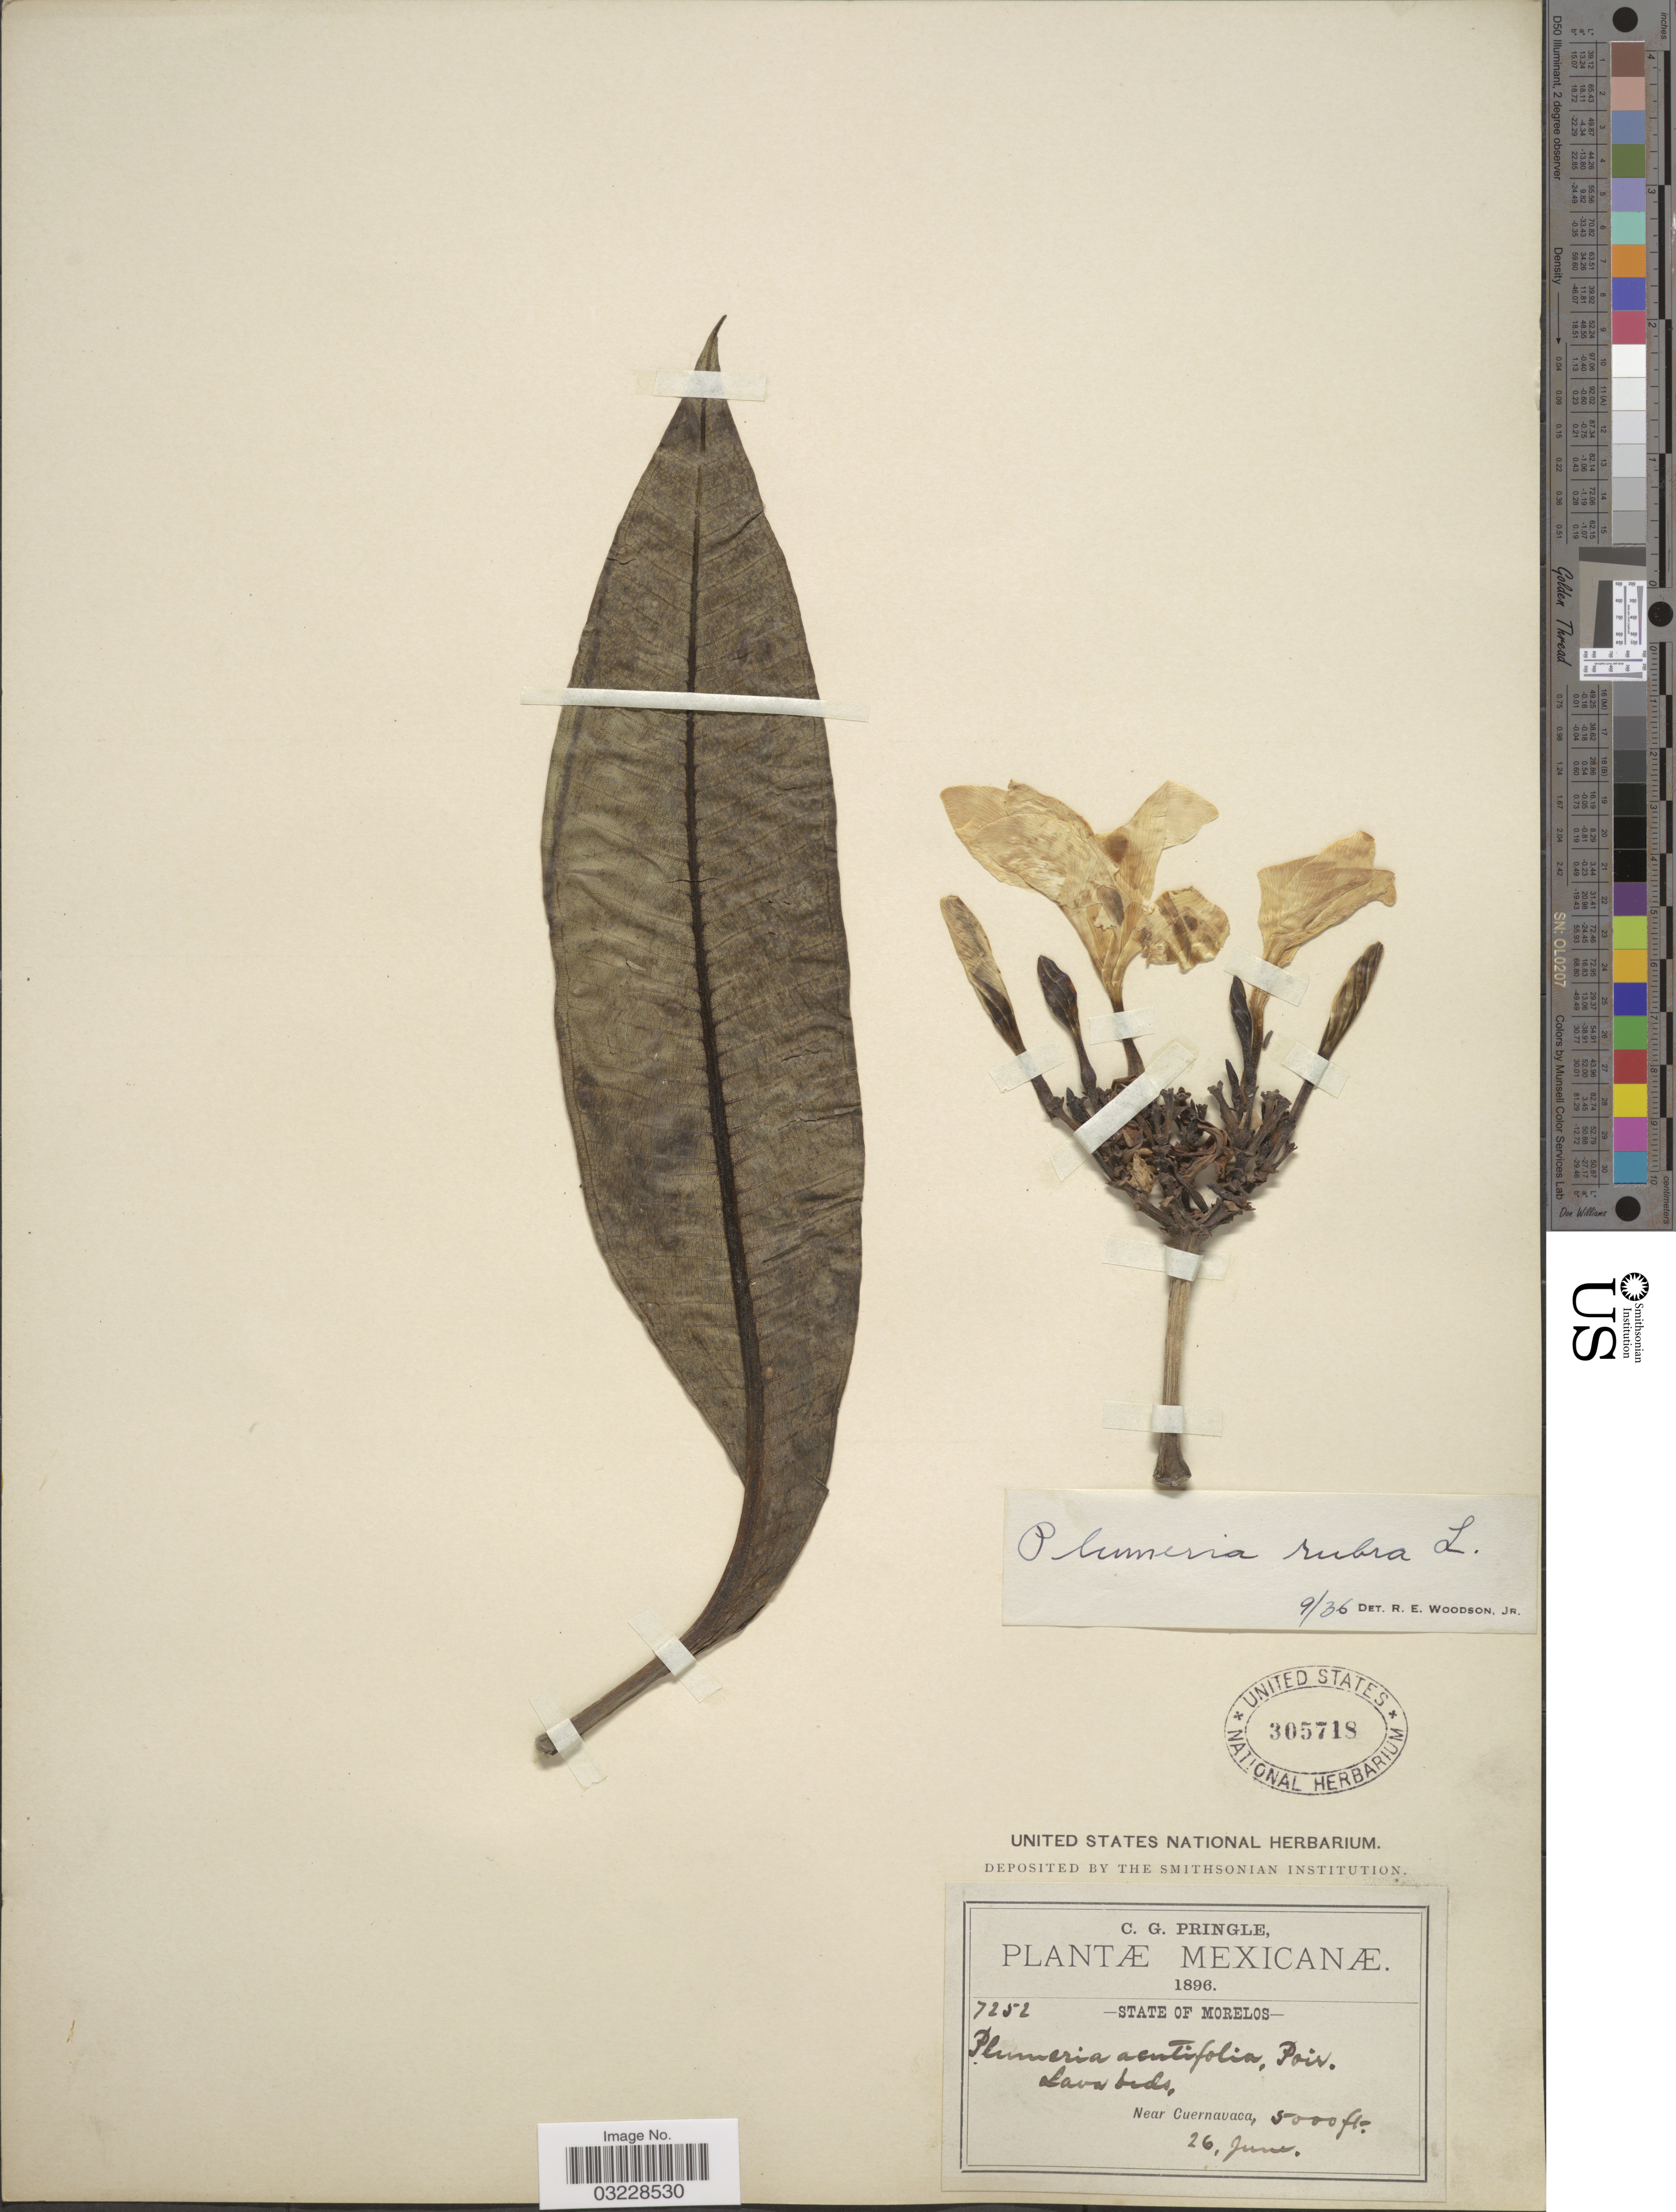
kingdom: Plantae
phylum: Tracheophyta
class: Magnoliopsida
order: Gentianales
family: Apocynaceae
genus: Plumeria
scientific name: Plumeria rubra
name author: L.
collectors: C. G. Pringle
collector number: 7252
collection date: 1896-06-26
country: Mexico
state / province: Morelos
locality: Lava beds, Near Cuernavaca.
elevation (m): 1524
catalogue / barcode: US 305718